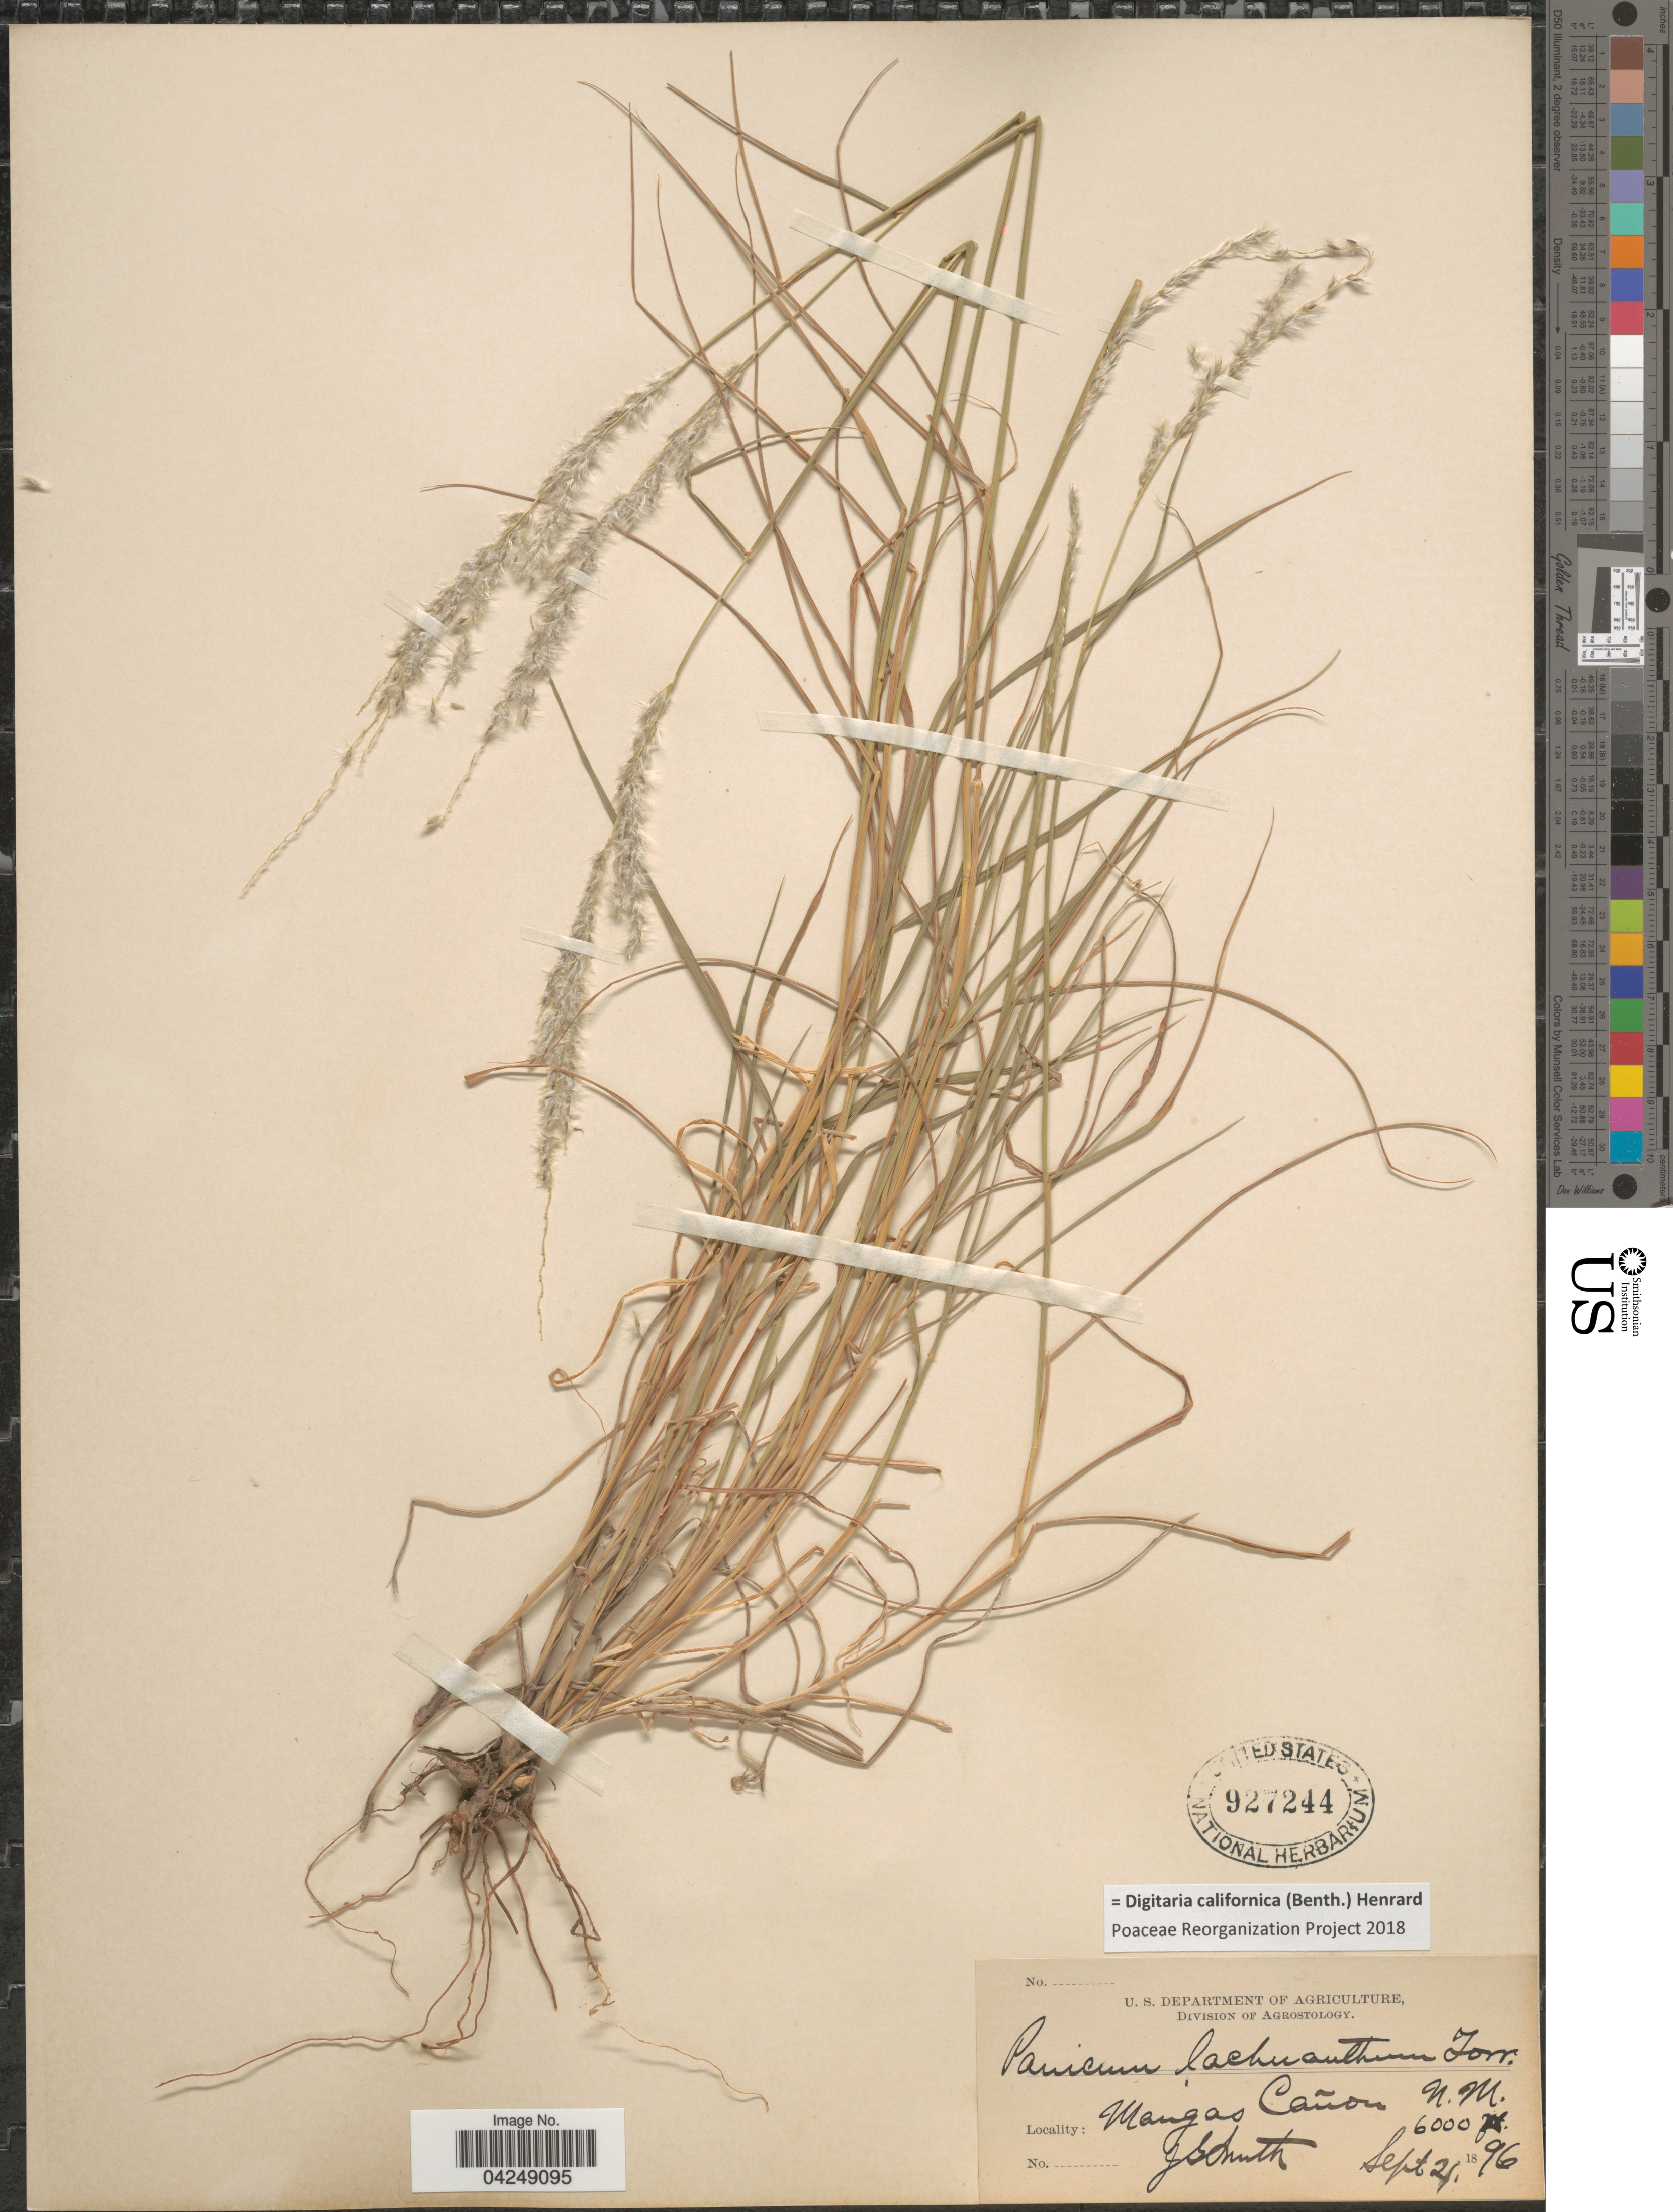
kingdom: Plantae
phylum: Tracheophyta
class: Liliopsida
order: Poales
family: Poaceae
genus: Digitaria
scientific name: Digitaria californica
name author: (Benth.) Henr.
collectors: J. G. Smith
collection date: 1896-09-25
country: United States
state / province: New Mexico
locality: Mangas Cañon.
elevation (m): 1829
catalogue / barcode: US 927244